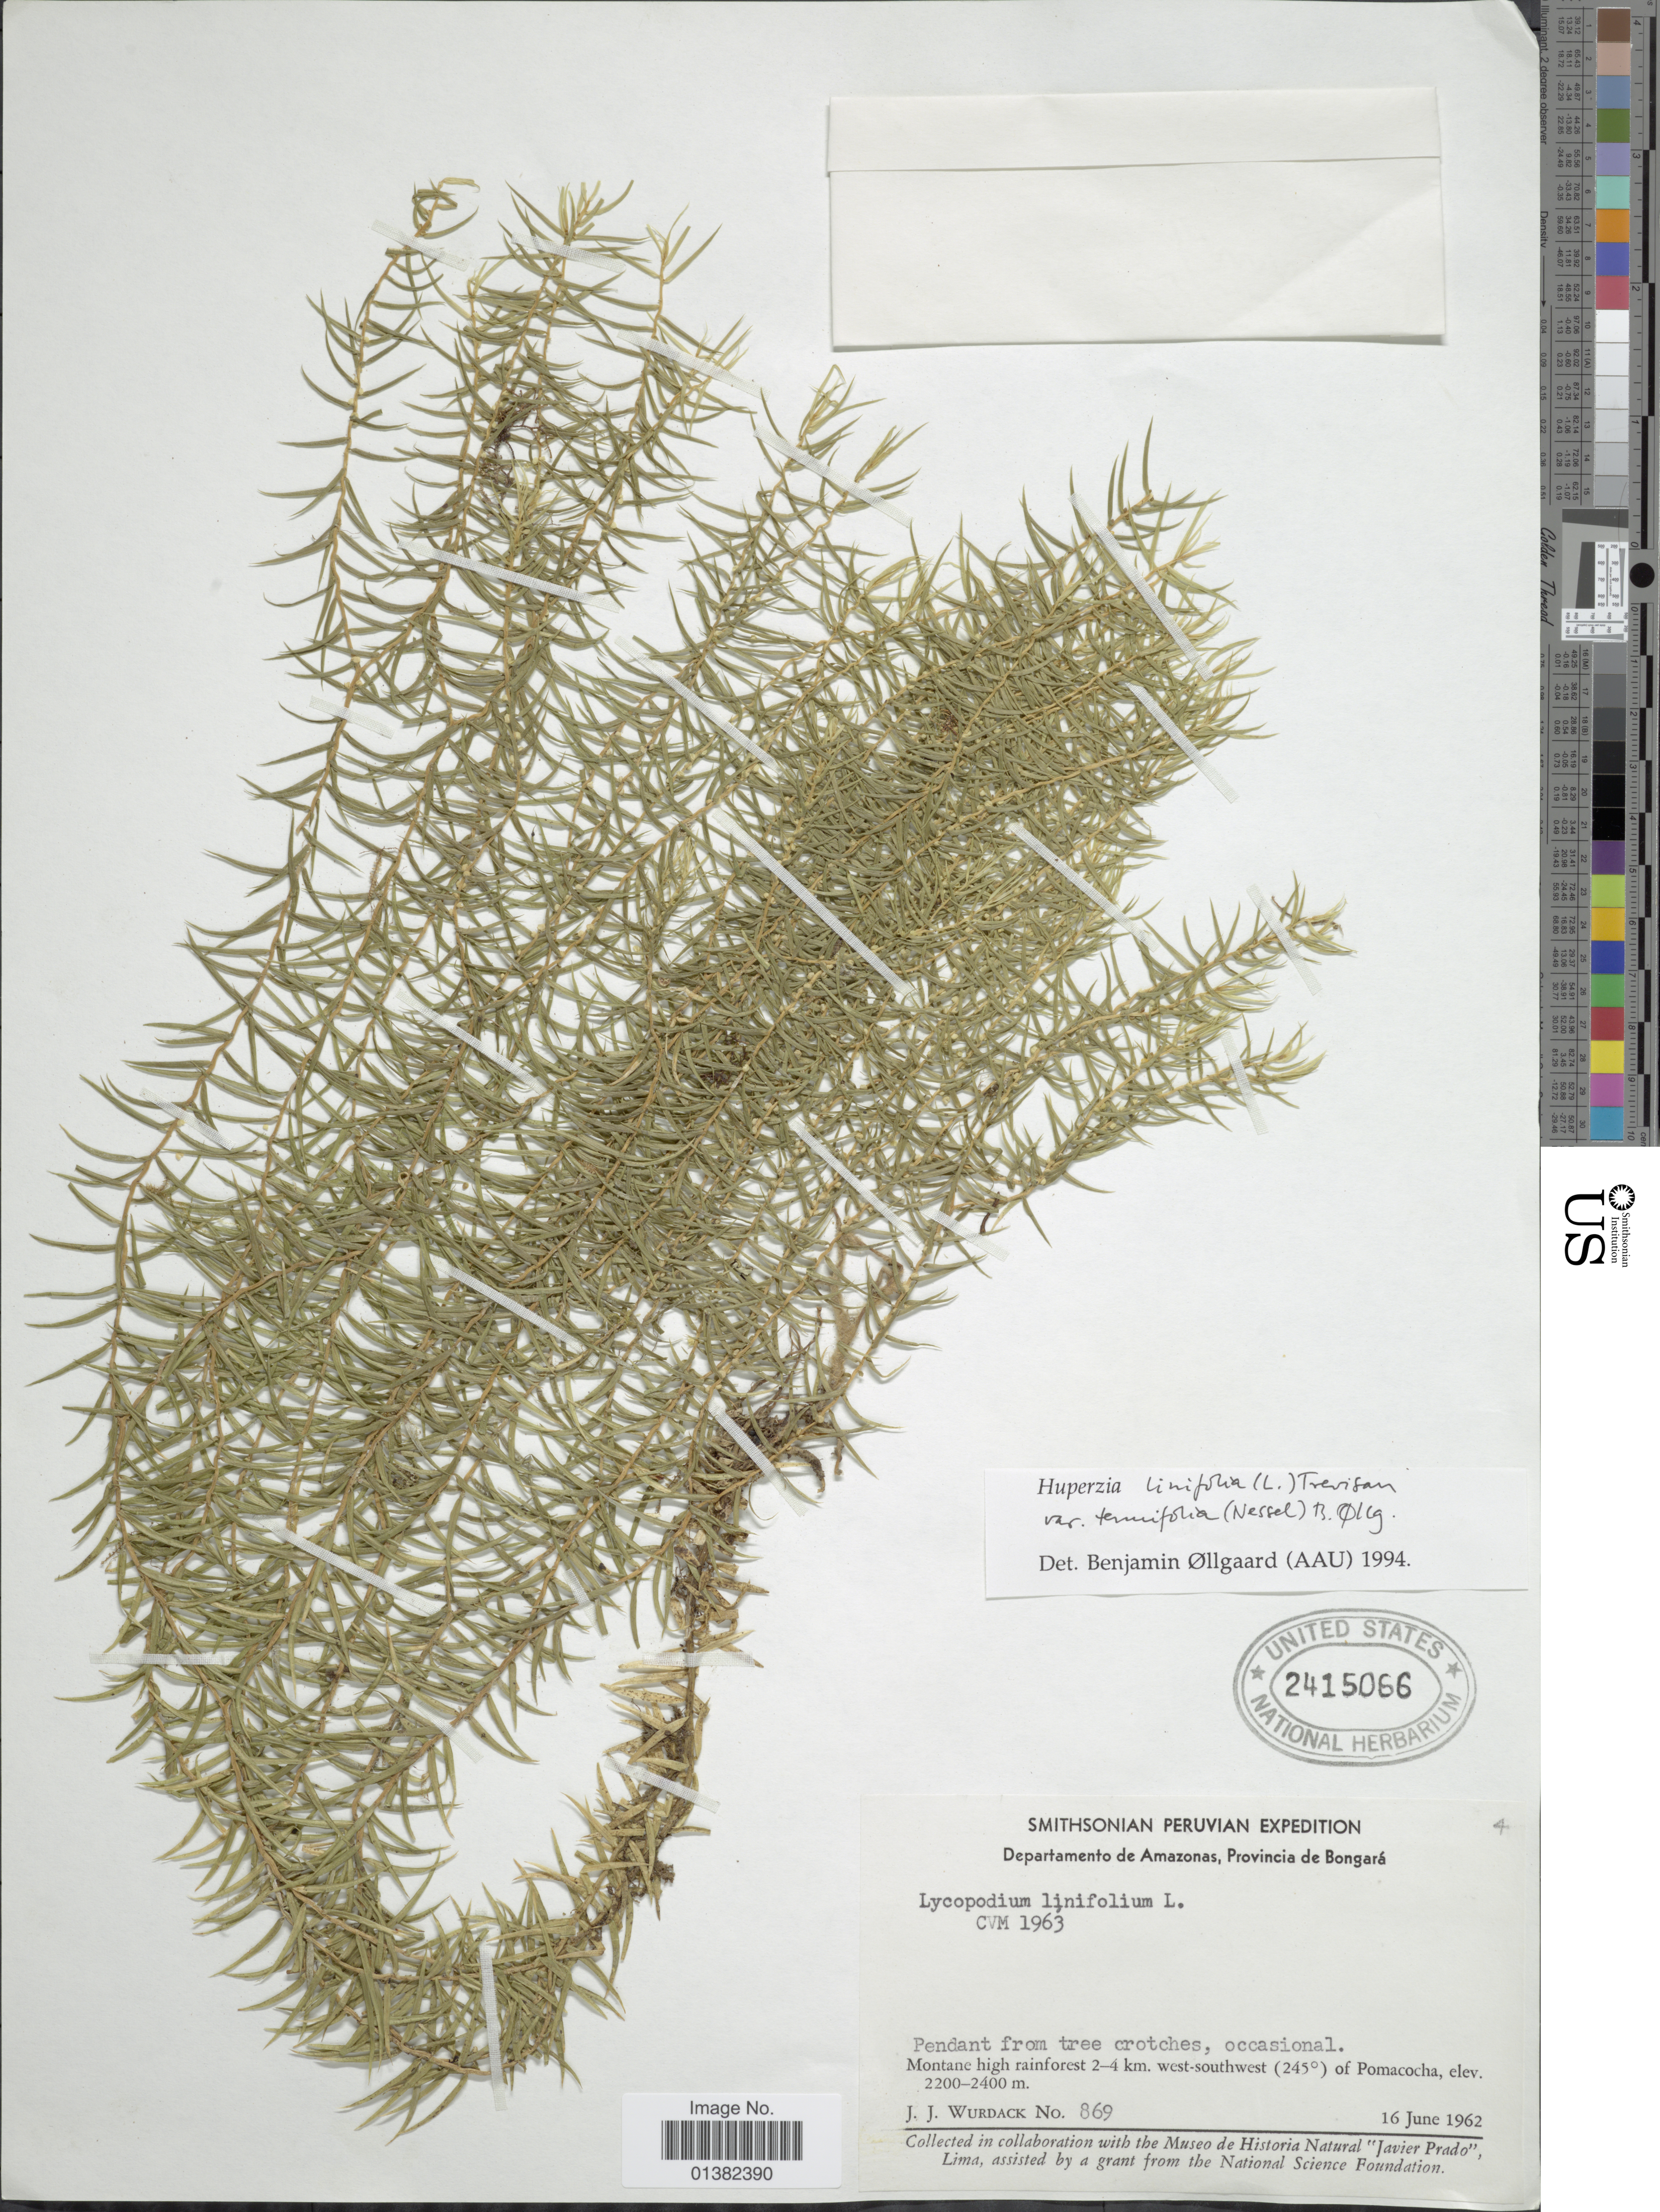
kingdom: Plantae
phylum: Tracheophyta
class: Lycopodiopsida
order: Lycopodiales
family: Lycopodiaceae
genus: Phlegmariurus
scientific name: Phlegmariurus linifolius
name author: (L.) B. Øllg.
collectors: J. J. Wurdack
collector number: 869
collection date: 1962-06-16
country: Peru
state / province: Amazonas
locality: Provincia de Bongará, Montane high rainforest 2-4 km. west-southwest (245°) of Pomacocha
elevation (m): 2200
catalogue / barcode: US 2415066